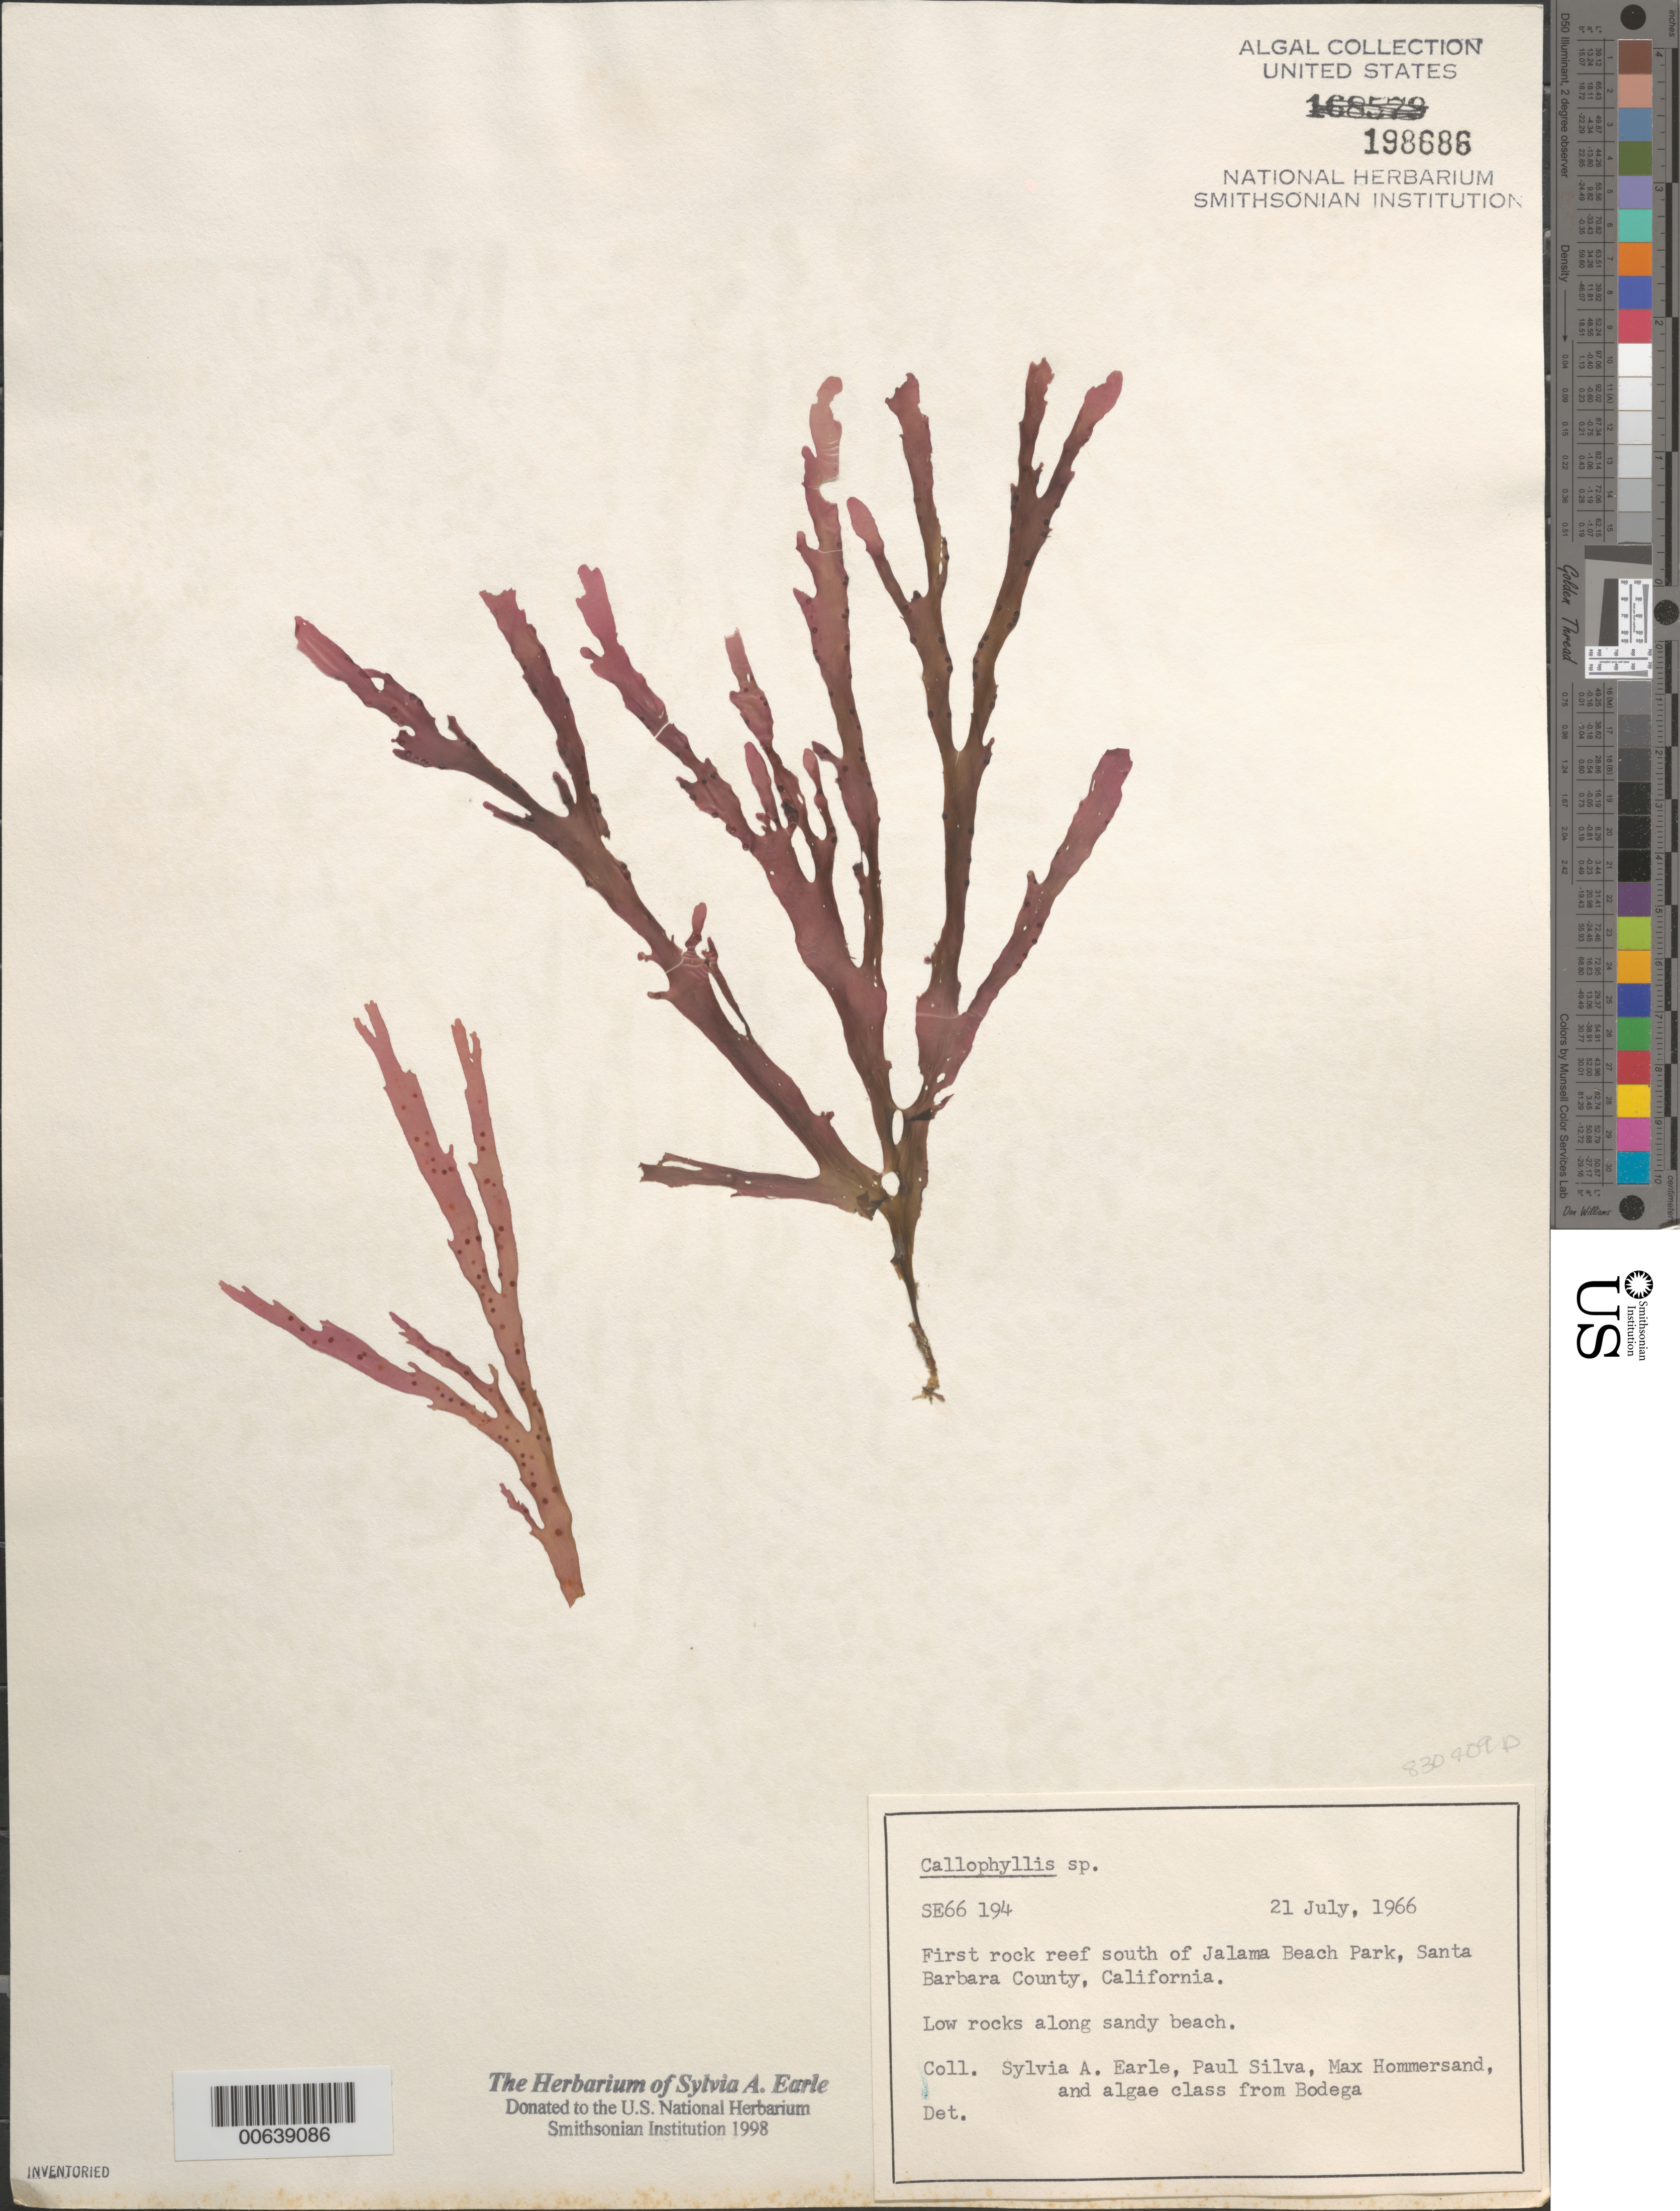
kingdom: Plantae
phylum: Rhodophyta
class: Florideophyceae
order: Gigartinales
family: Kallymeniaceae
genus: Callophyllis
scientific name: Callophyllis sp.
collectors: S. A. Earle, P. C. Silva, M. H. Hommersand & Bodega Algae Class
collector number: Se 66194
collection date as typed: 21 Jul 1966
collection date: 1966-07-21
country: United States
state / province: California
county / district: Santa Barbara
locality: Reef south of Jalama Beach Park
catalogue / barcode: US 198686